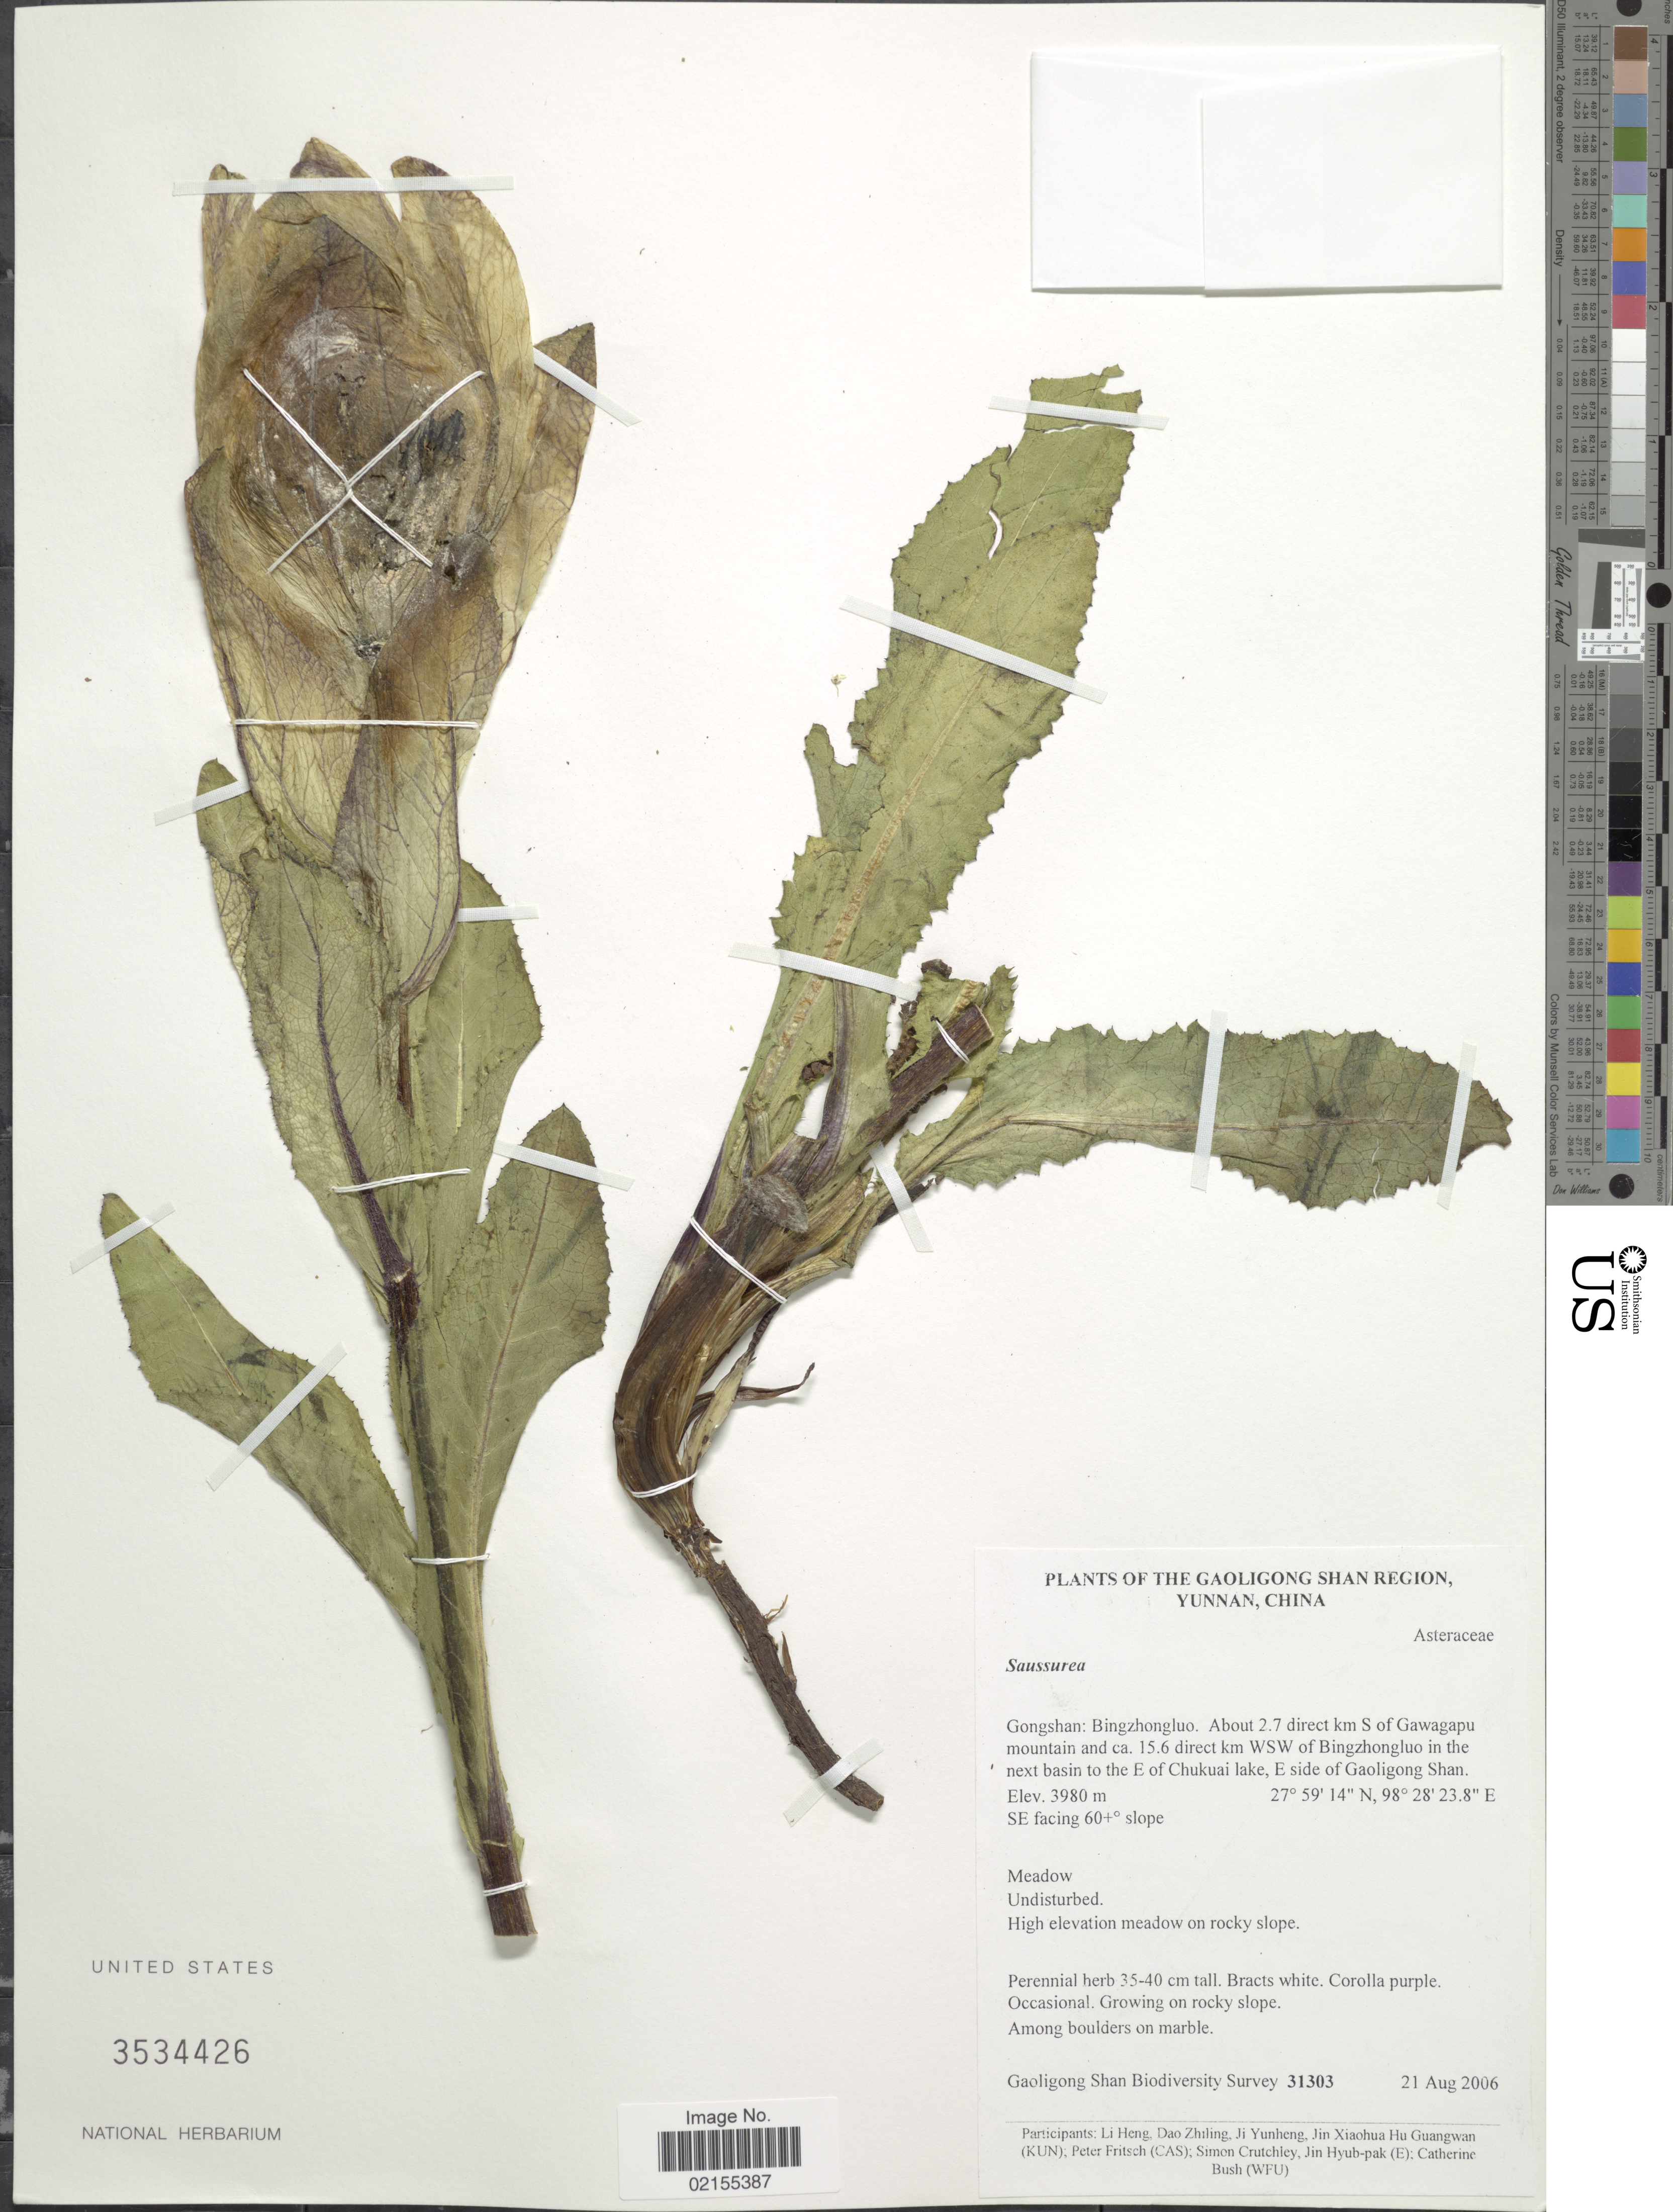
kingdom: Plantae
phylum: Tracheophyta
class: Magnoliopsida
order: Asterales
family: Asteraceae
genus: Saussurea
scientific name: Saussurea obvallata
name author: (DC.) Edgew.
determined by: Chen, Yousheng S.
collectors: Gaoligong Shan Biodiversity Survey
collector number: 31303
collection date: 2006-08-21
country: China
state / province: Yunnan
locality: Gaoligong Shan Region, Gongshan, Bingzhongluo, about 2.7 direct km S of Gawagapu mountain and ca 15.6 direct km WSW of Bingzhongluo in the next basin of the E of Chukuai lake, E side of Gaoligong Shan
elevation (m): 3980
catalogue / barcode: US 3534426